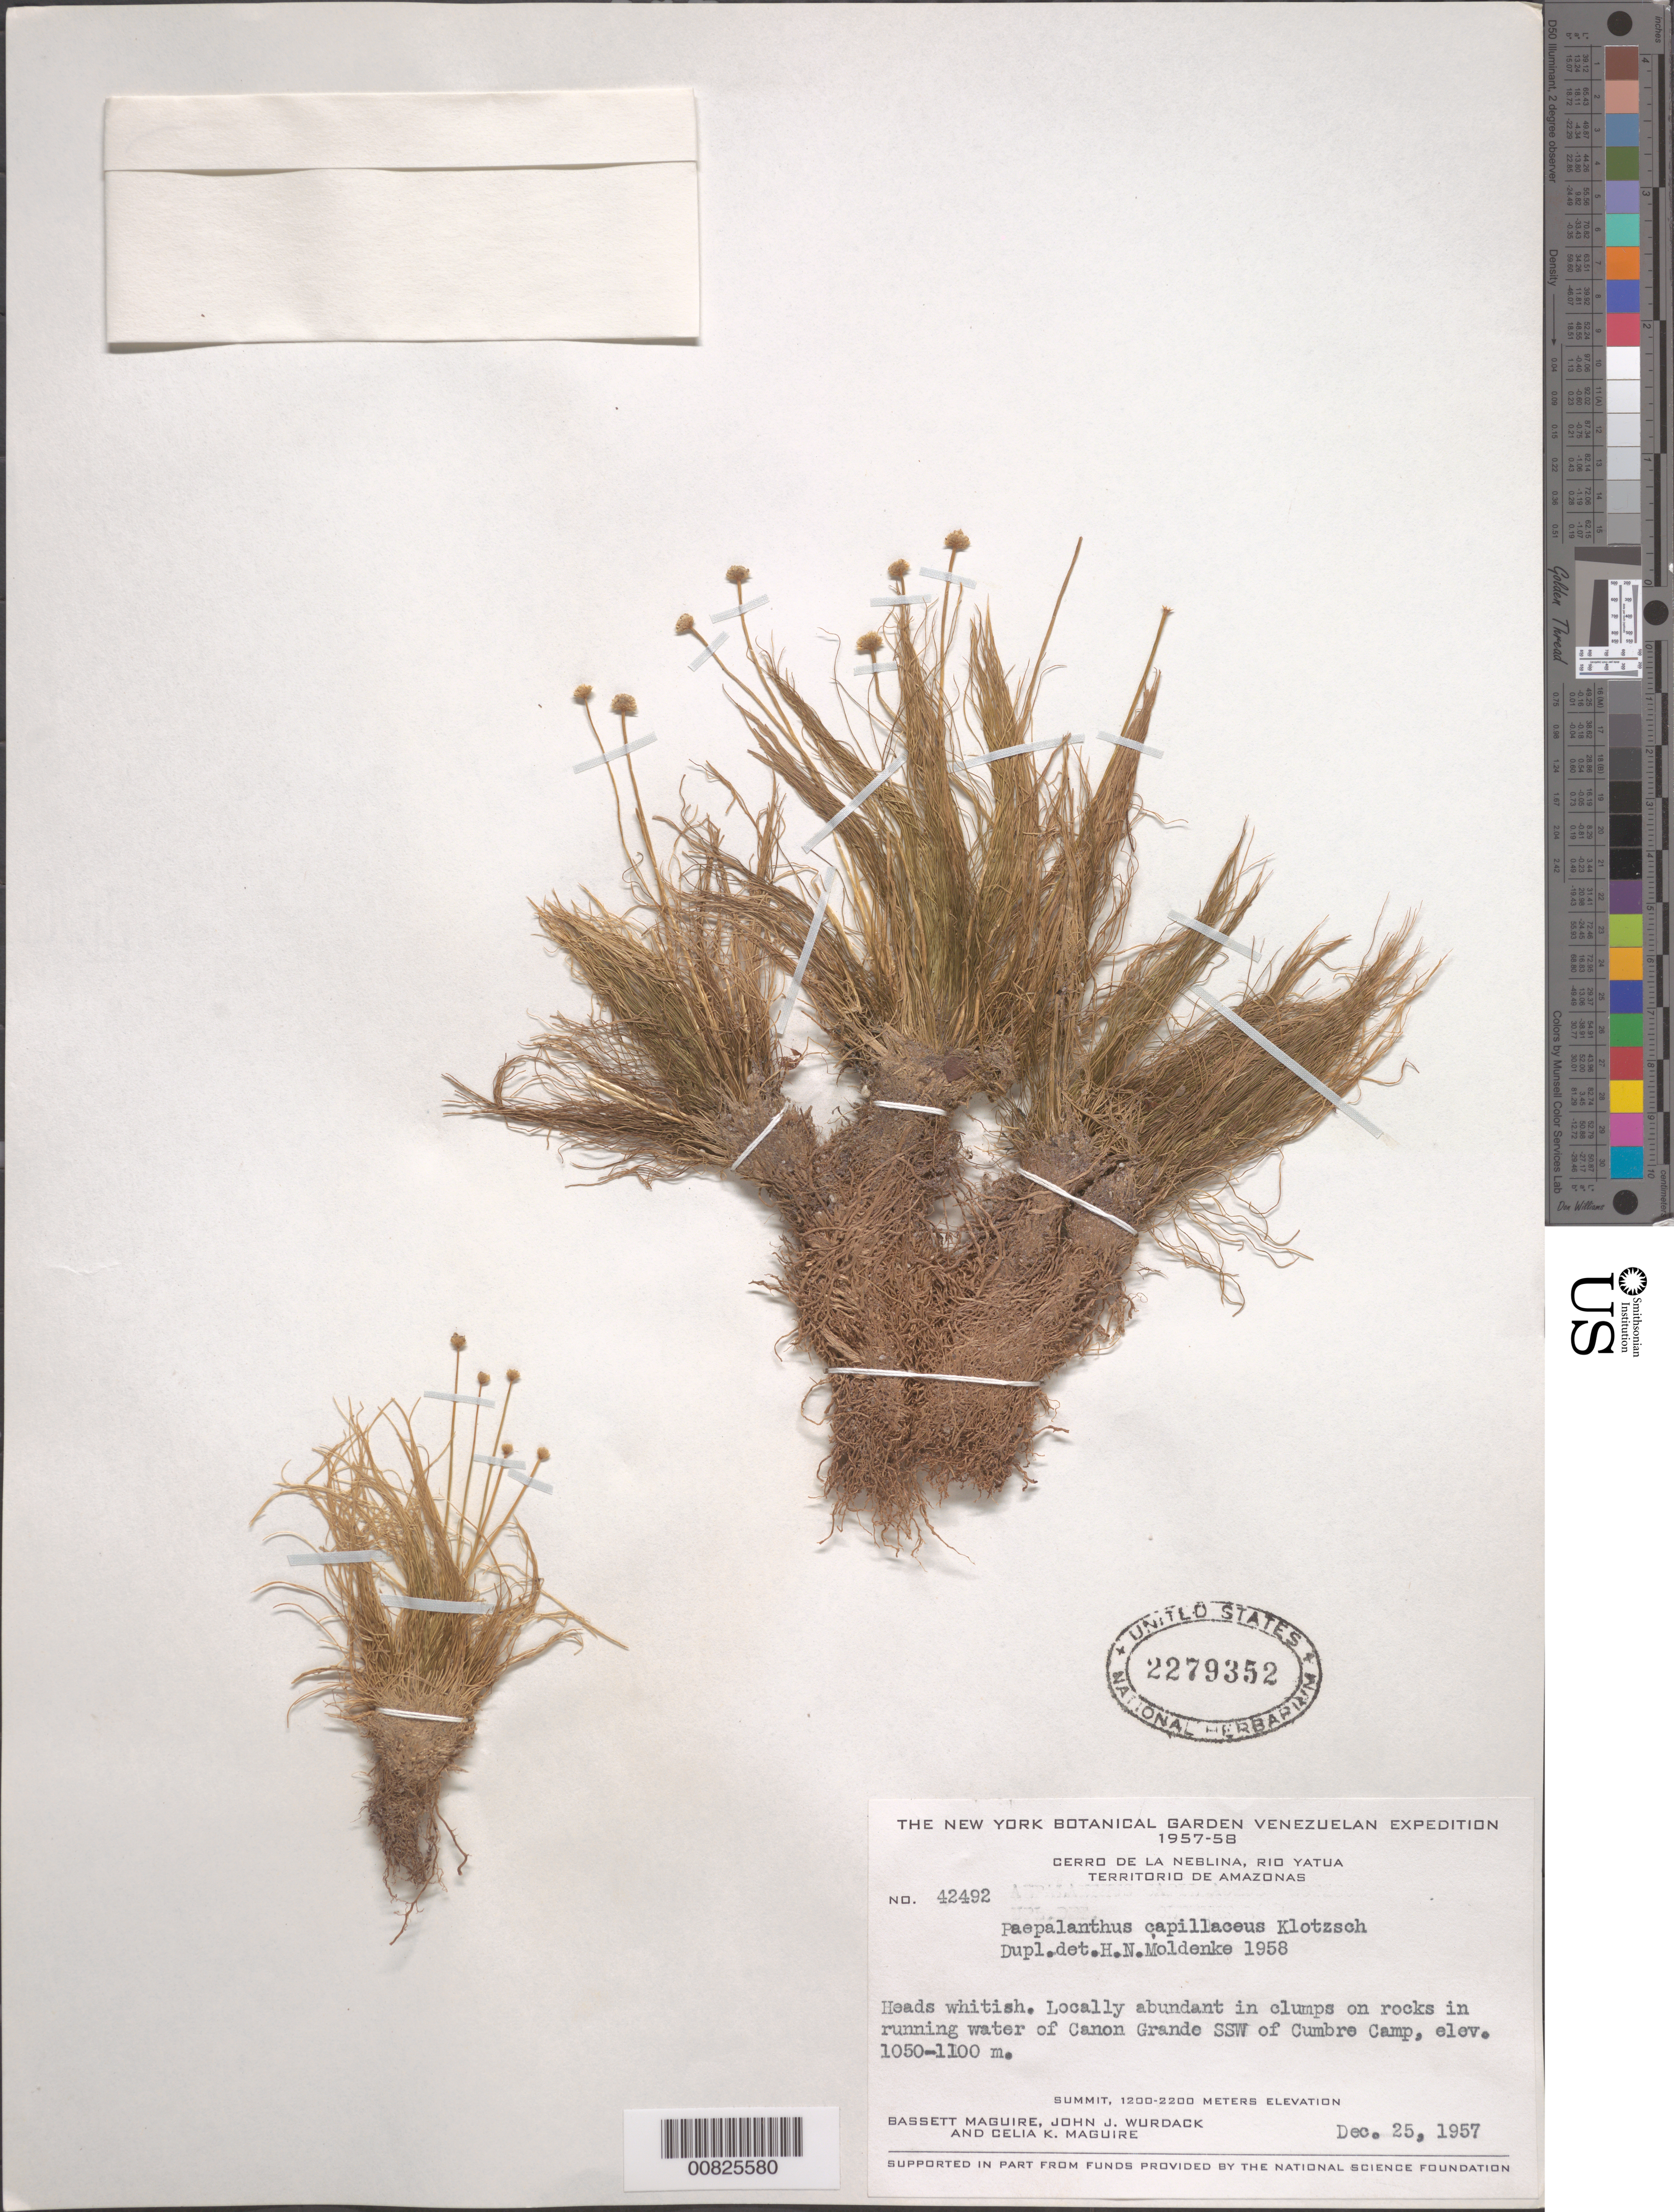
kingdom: Plantae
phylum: Tracheophyta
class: Liliopsida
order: Poales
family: Eriocaulaceae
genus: Rondonanthus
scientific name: Rondonanthus capillaceus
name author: (Klotzsch ex Körn.) Hensold & Giul.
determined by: Moldenke, H. N.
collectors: B. Maguire, J. J. Wurdack & C. K. Maguire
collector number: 42492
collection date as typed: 25-Dec-57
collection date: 1957-12-25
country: Venezuela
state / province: Amazonas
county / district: Río Negro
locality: Cerro de la Neblina, Río Yatua, Caño Grande, SSW of Cumbre Camp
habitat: Rocks in running water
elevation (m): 1050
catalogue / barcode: US 2279352